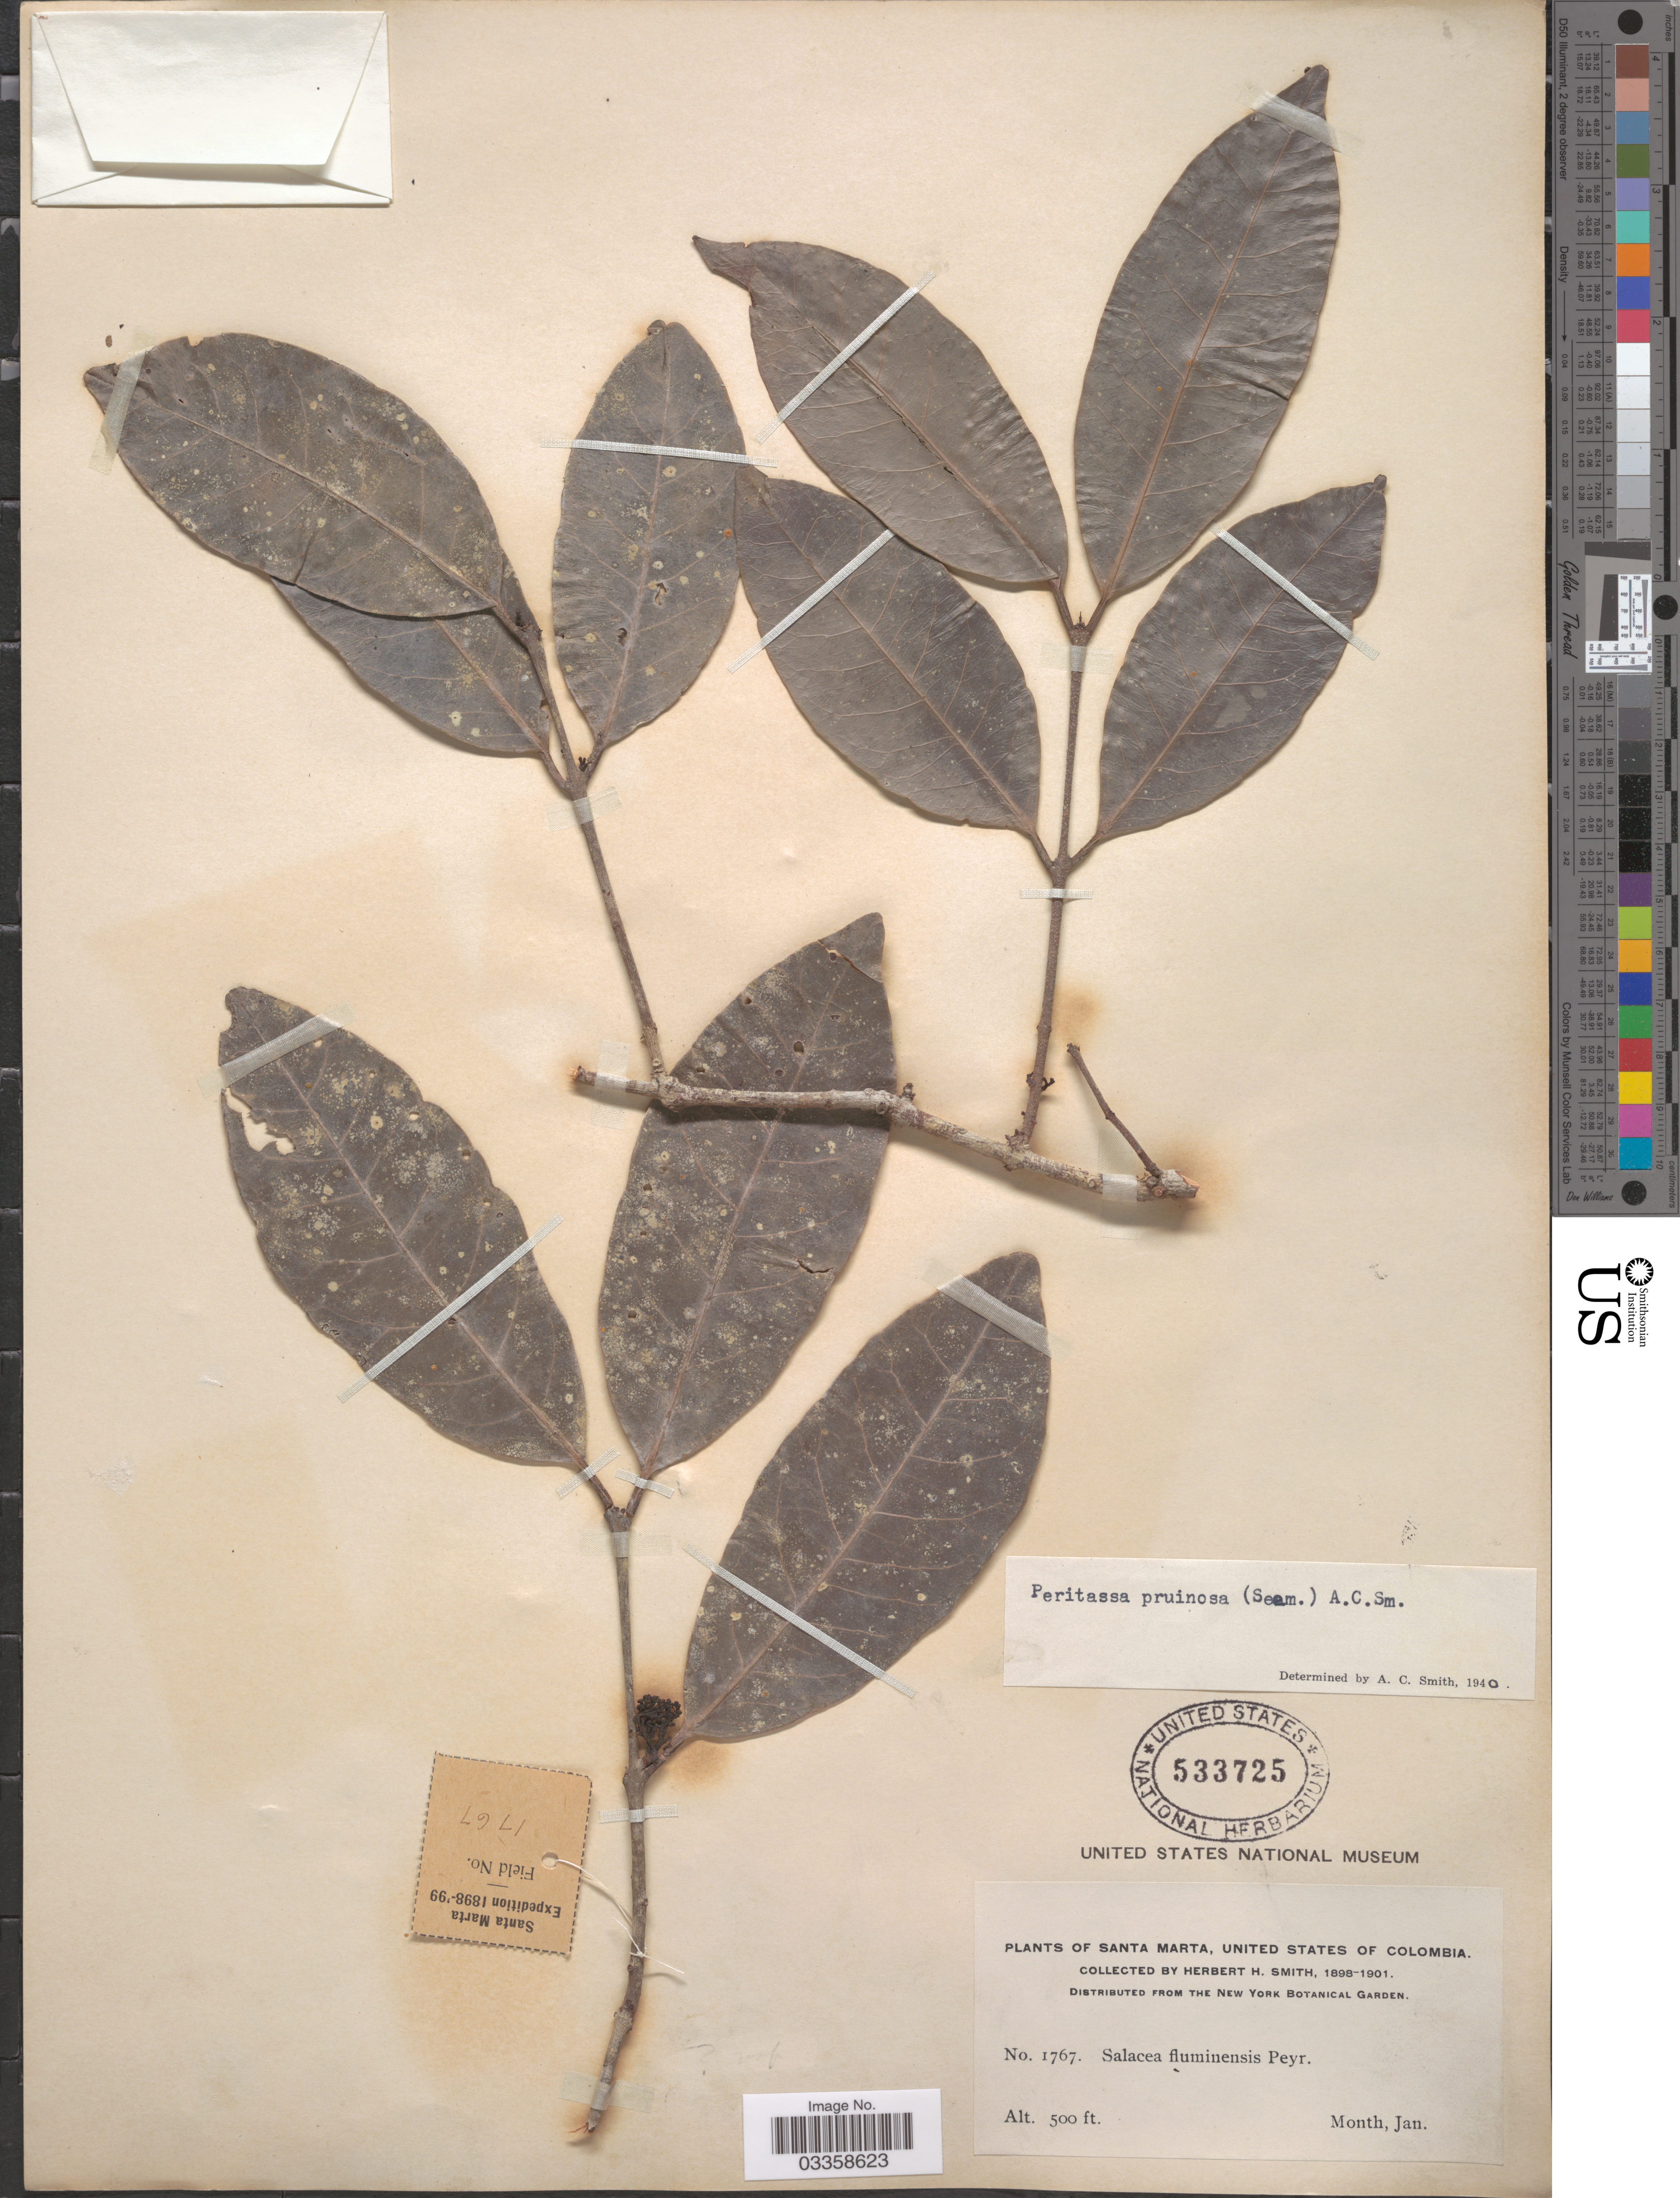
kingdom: Plantae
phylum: Tracheophyta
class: Magnoliopsida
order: Celastrales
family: Celastraceae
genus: Peritassa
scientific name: Peritassa pruinosa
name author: (Seem.) A.C. Sm.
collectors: Herbert H. Smith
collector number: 1767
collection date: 1898-01/1901-01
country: Colombia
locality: Santa Marta, United States of Colombia.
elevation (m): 152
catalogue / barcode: US 533725